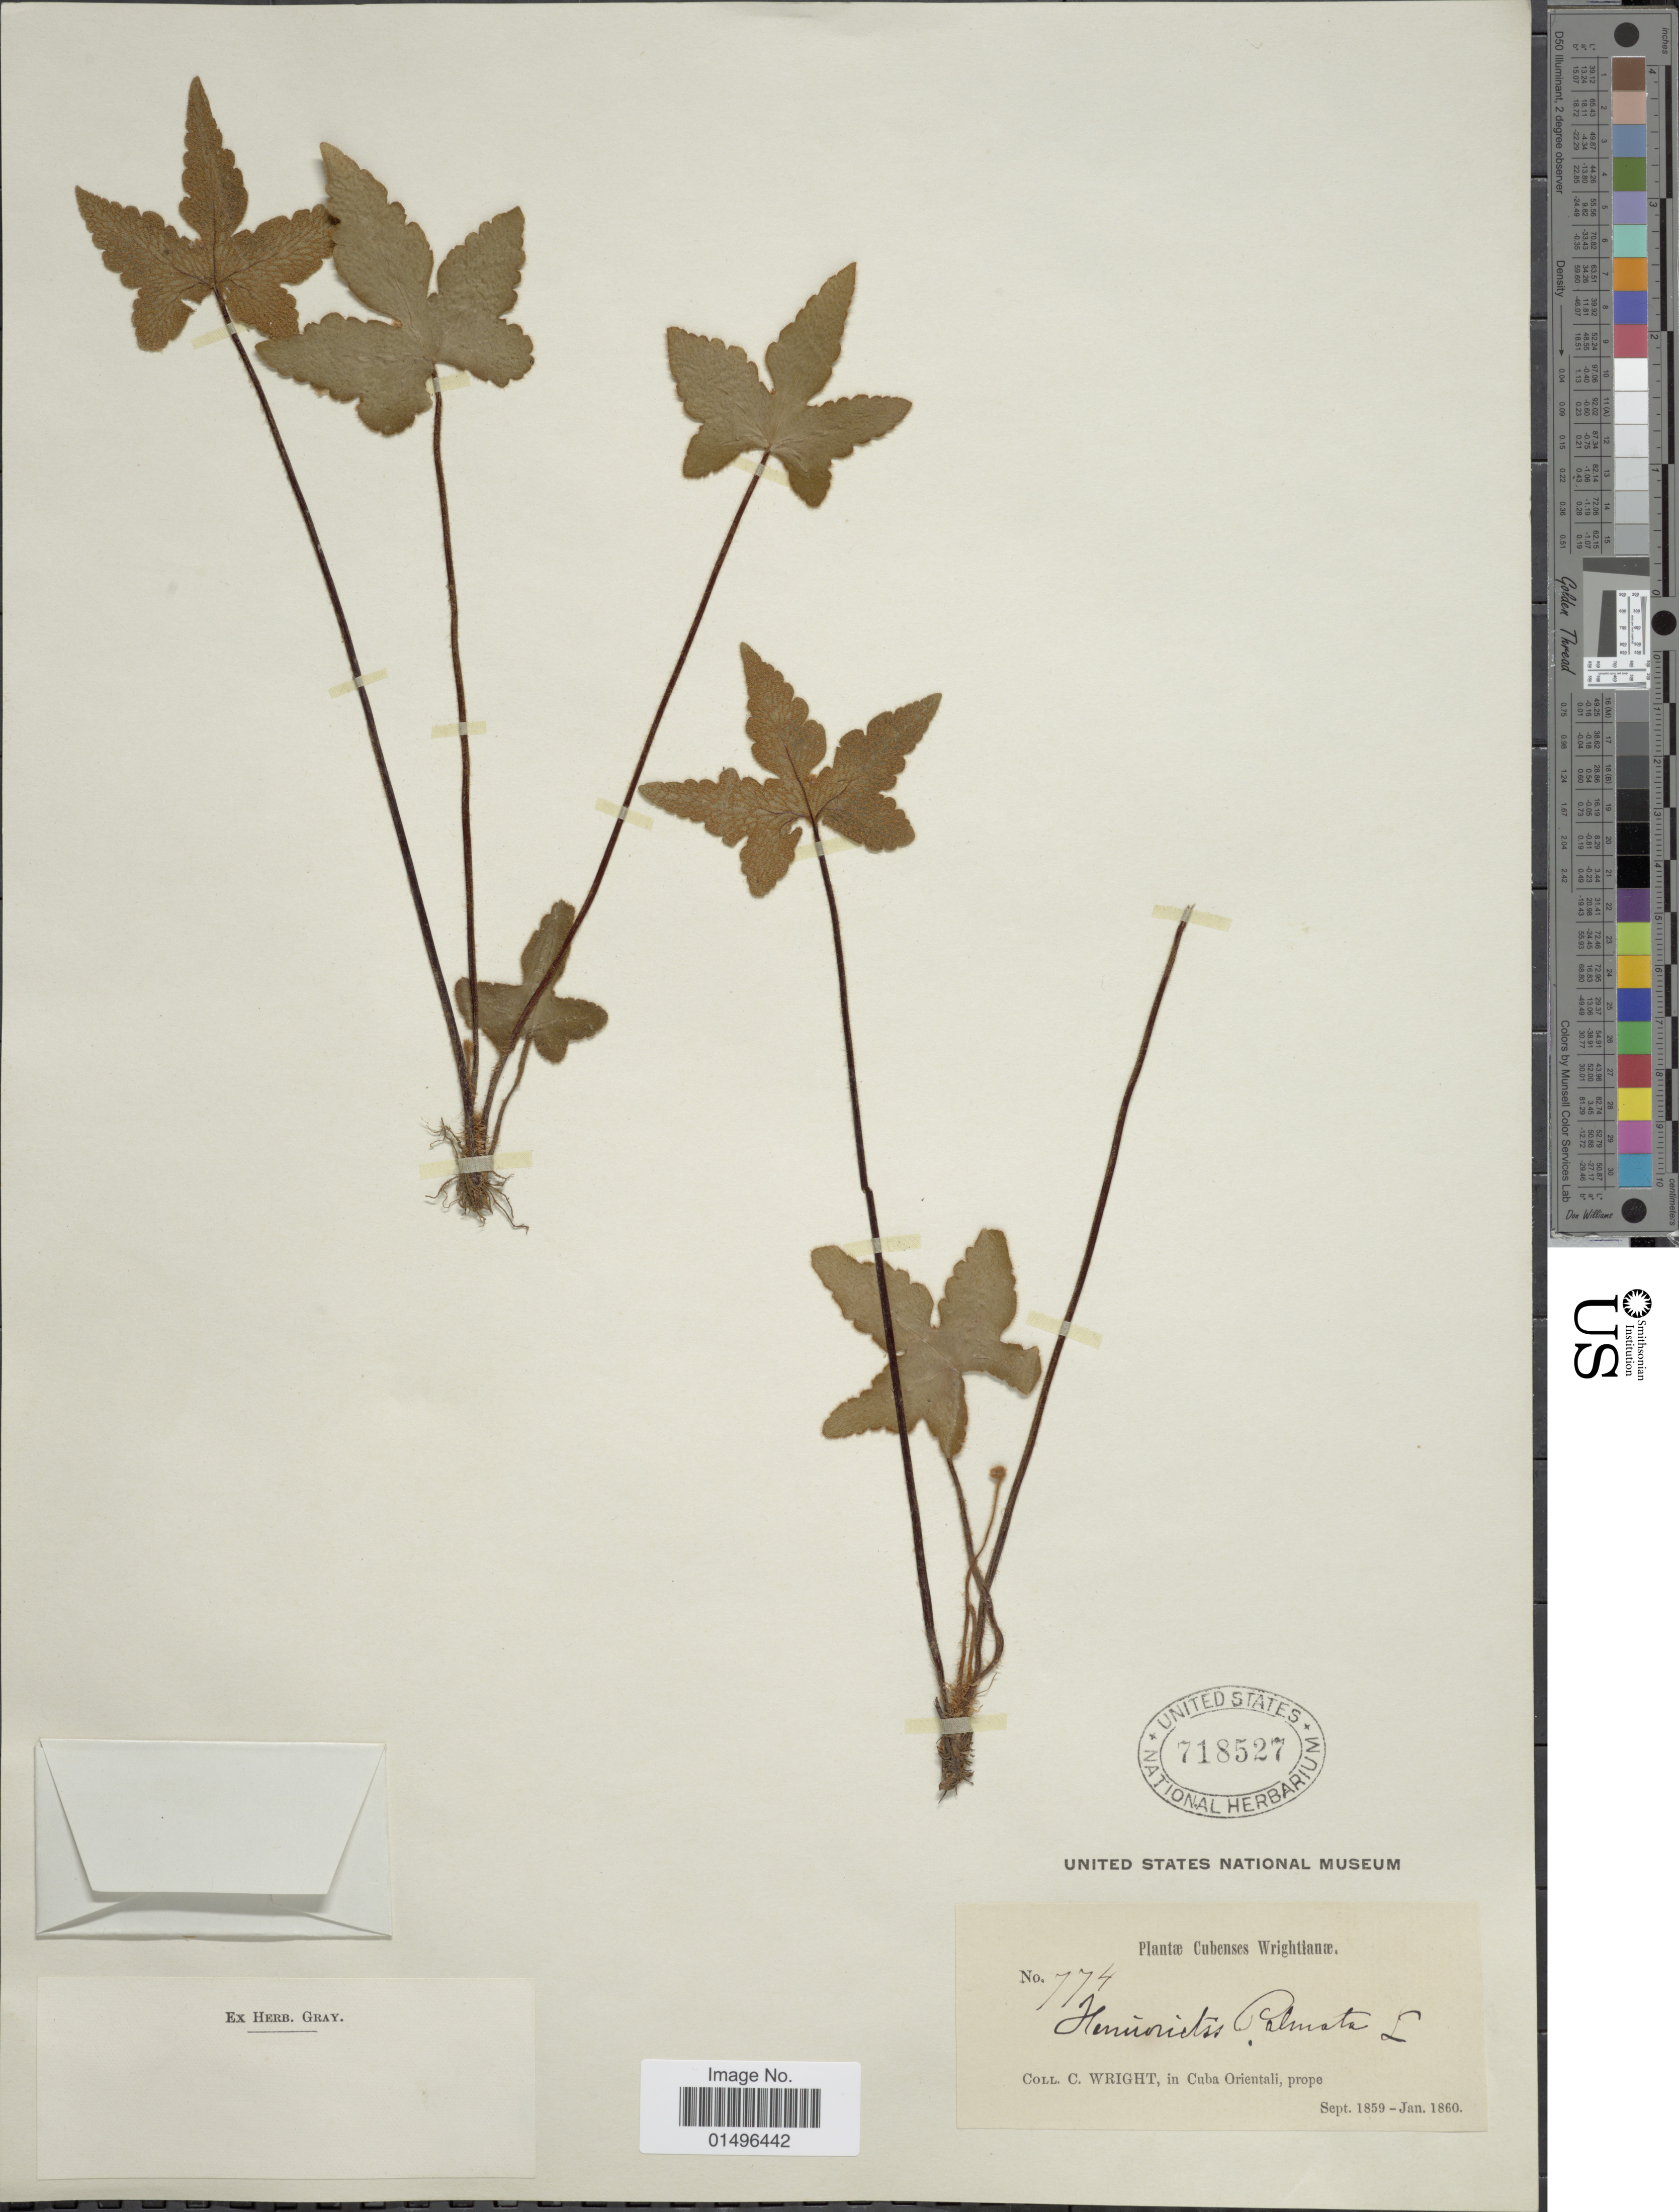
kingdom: Plantae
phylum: Tracheophyta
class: Polypodiopsida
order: Polypodiales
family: Pteridaceae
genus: Hemionitis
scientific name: Hemionitis palmata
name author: L.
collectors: C. Wright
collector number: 774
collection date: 1859-09/1860-01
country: Cuba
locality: Cubenses, Cuba Orientale, Prope.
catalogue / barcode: US 718527